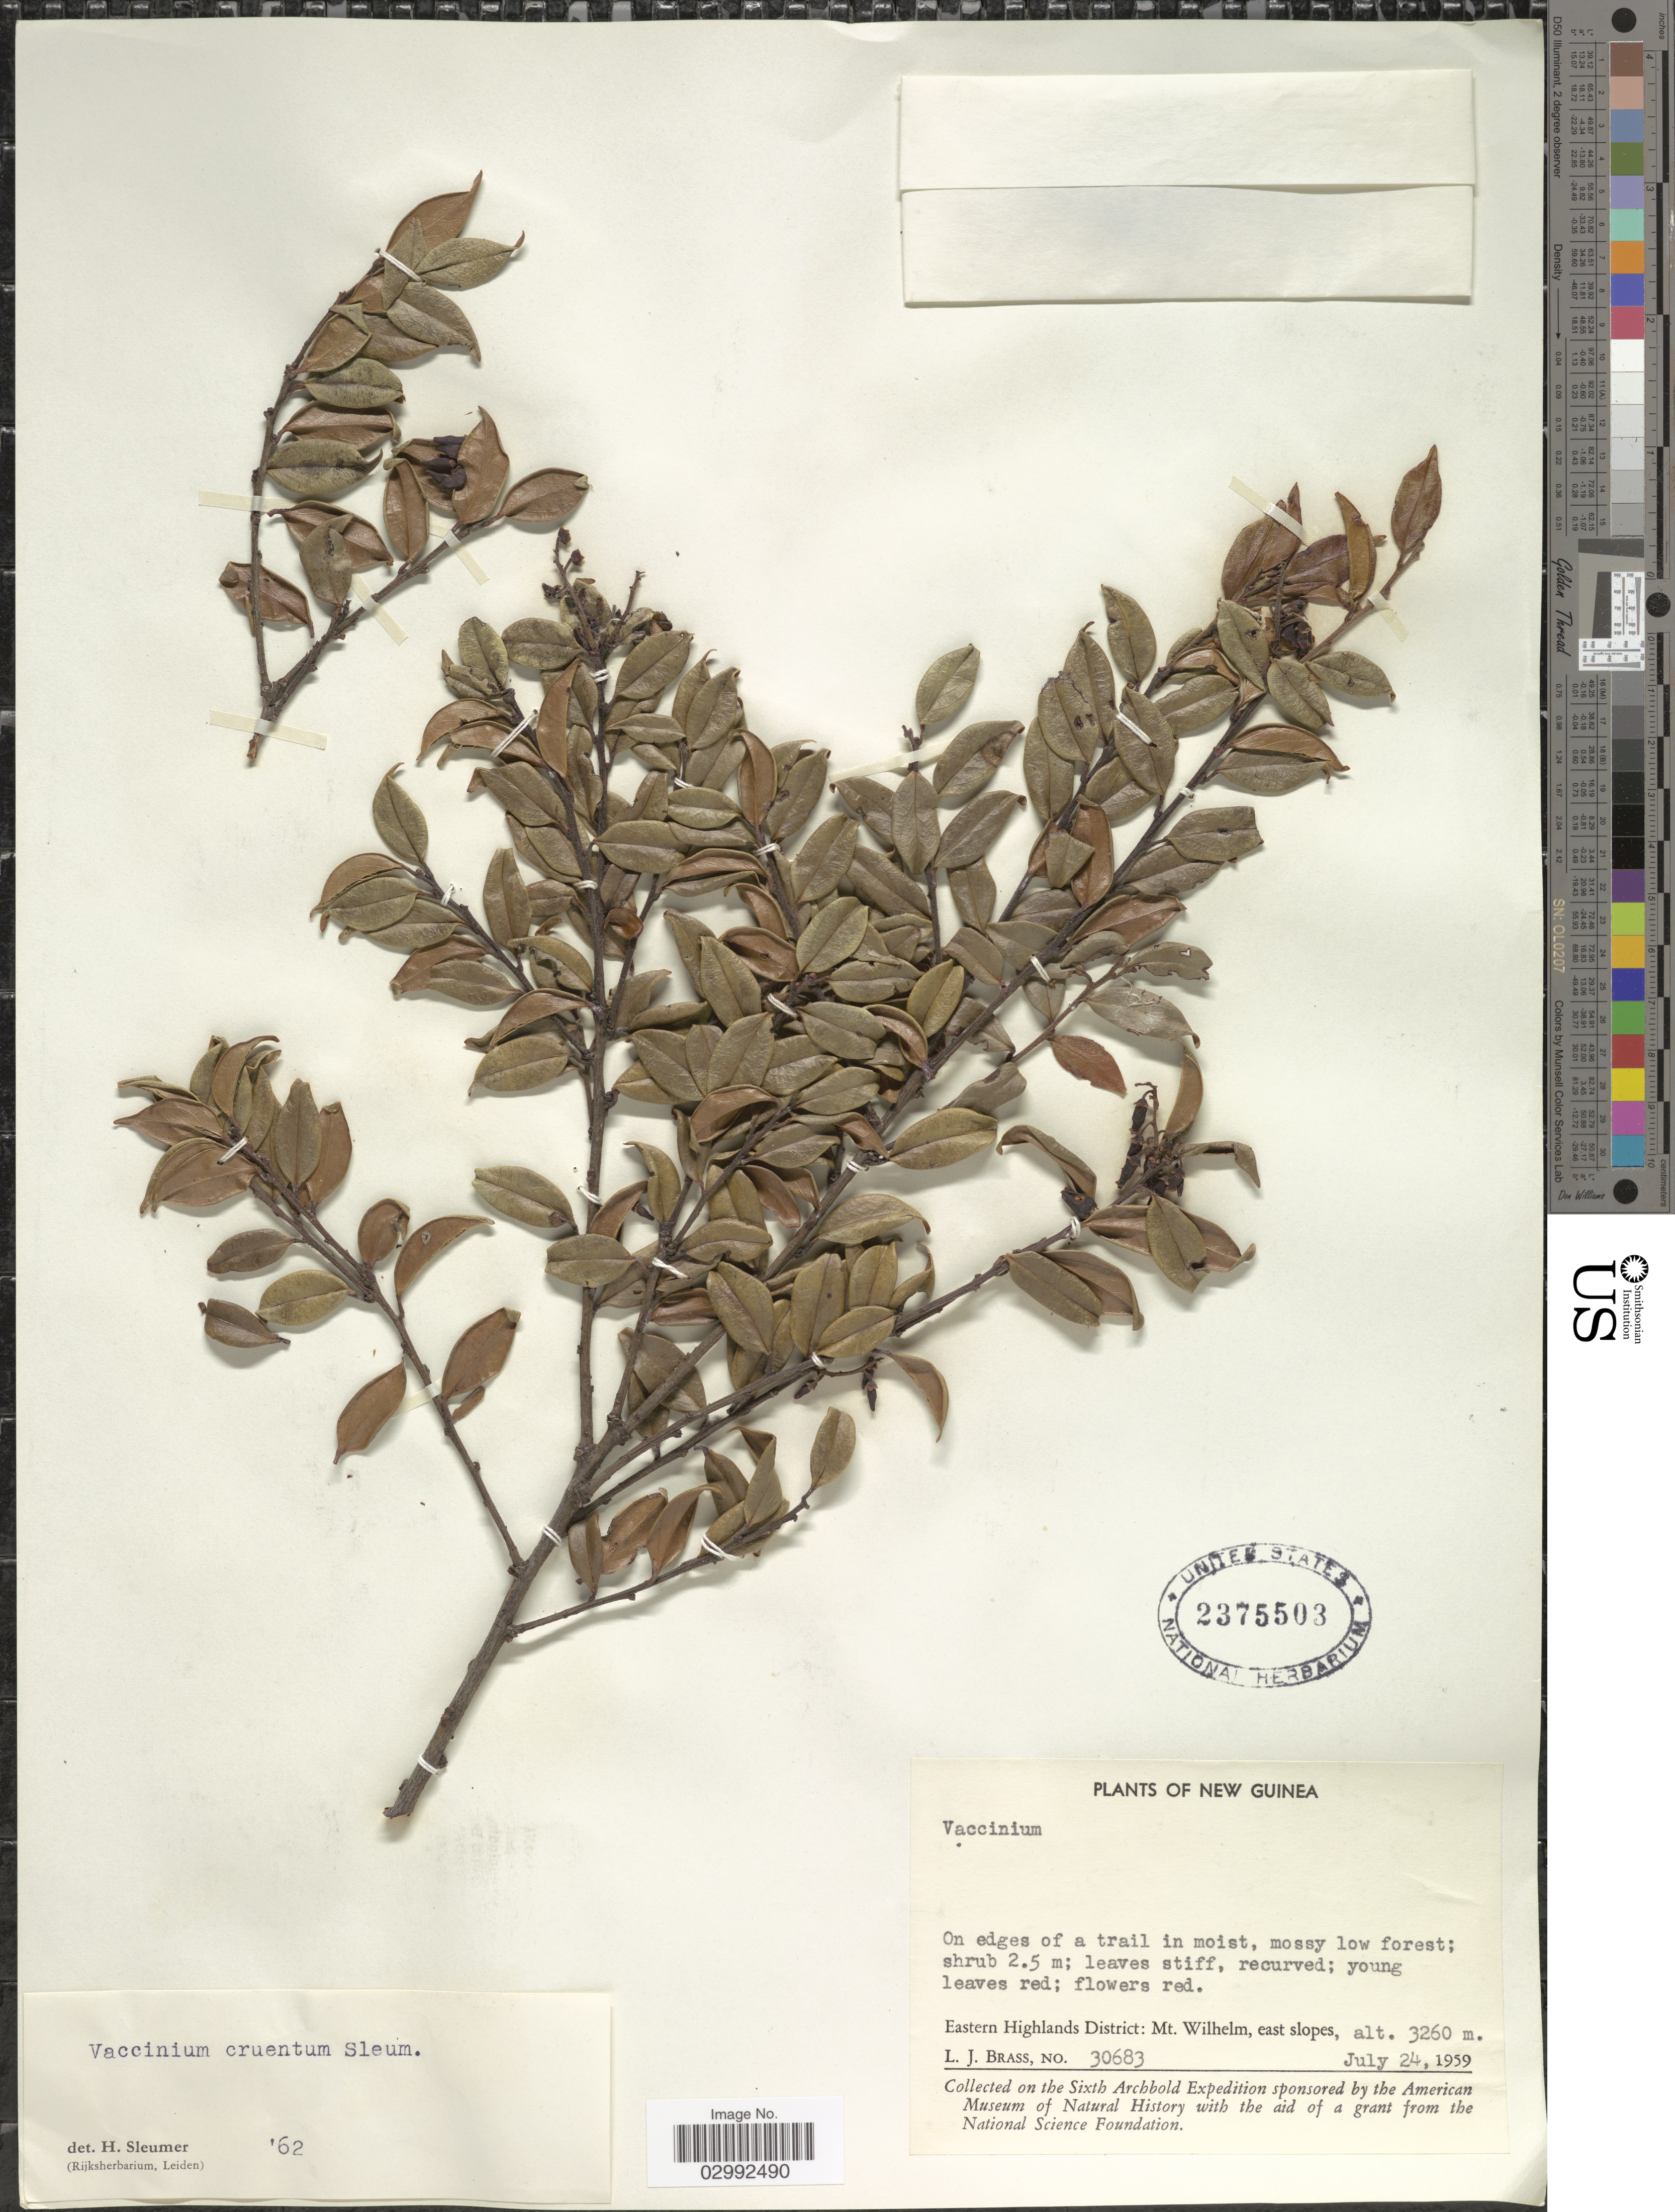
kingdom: Plantae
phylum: Tracheophyta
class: Magnoliopsida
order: Ericales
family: Ericaceae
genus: Vaccinium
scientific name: Vaccinium cruentum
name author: Sleumer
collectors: L. J. Brass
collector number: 30683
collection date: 1959-07-24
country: Papua New Guinea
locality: New Guinea, Eastern Highlands District: Mt. Wilhelm, east slopes.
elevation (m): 3260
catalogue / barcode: US 2375503